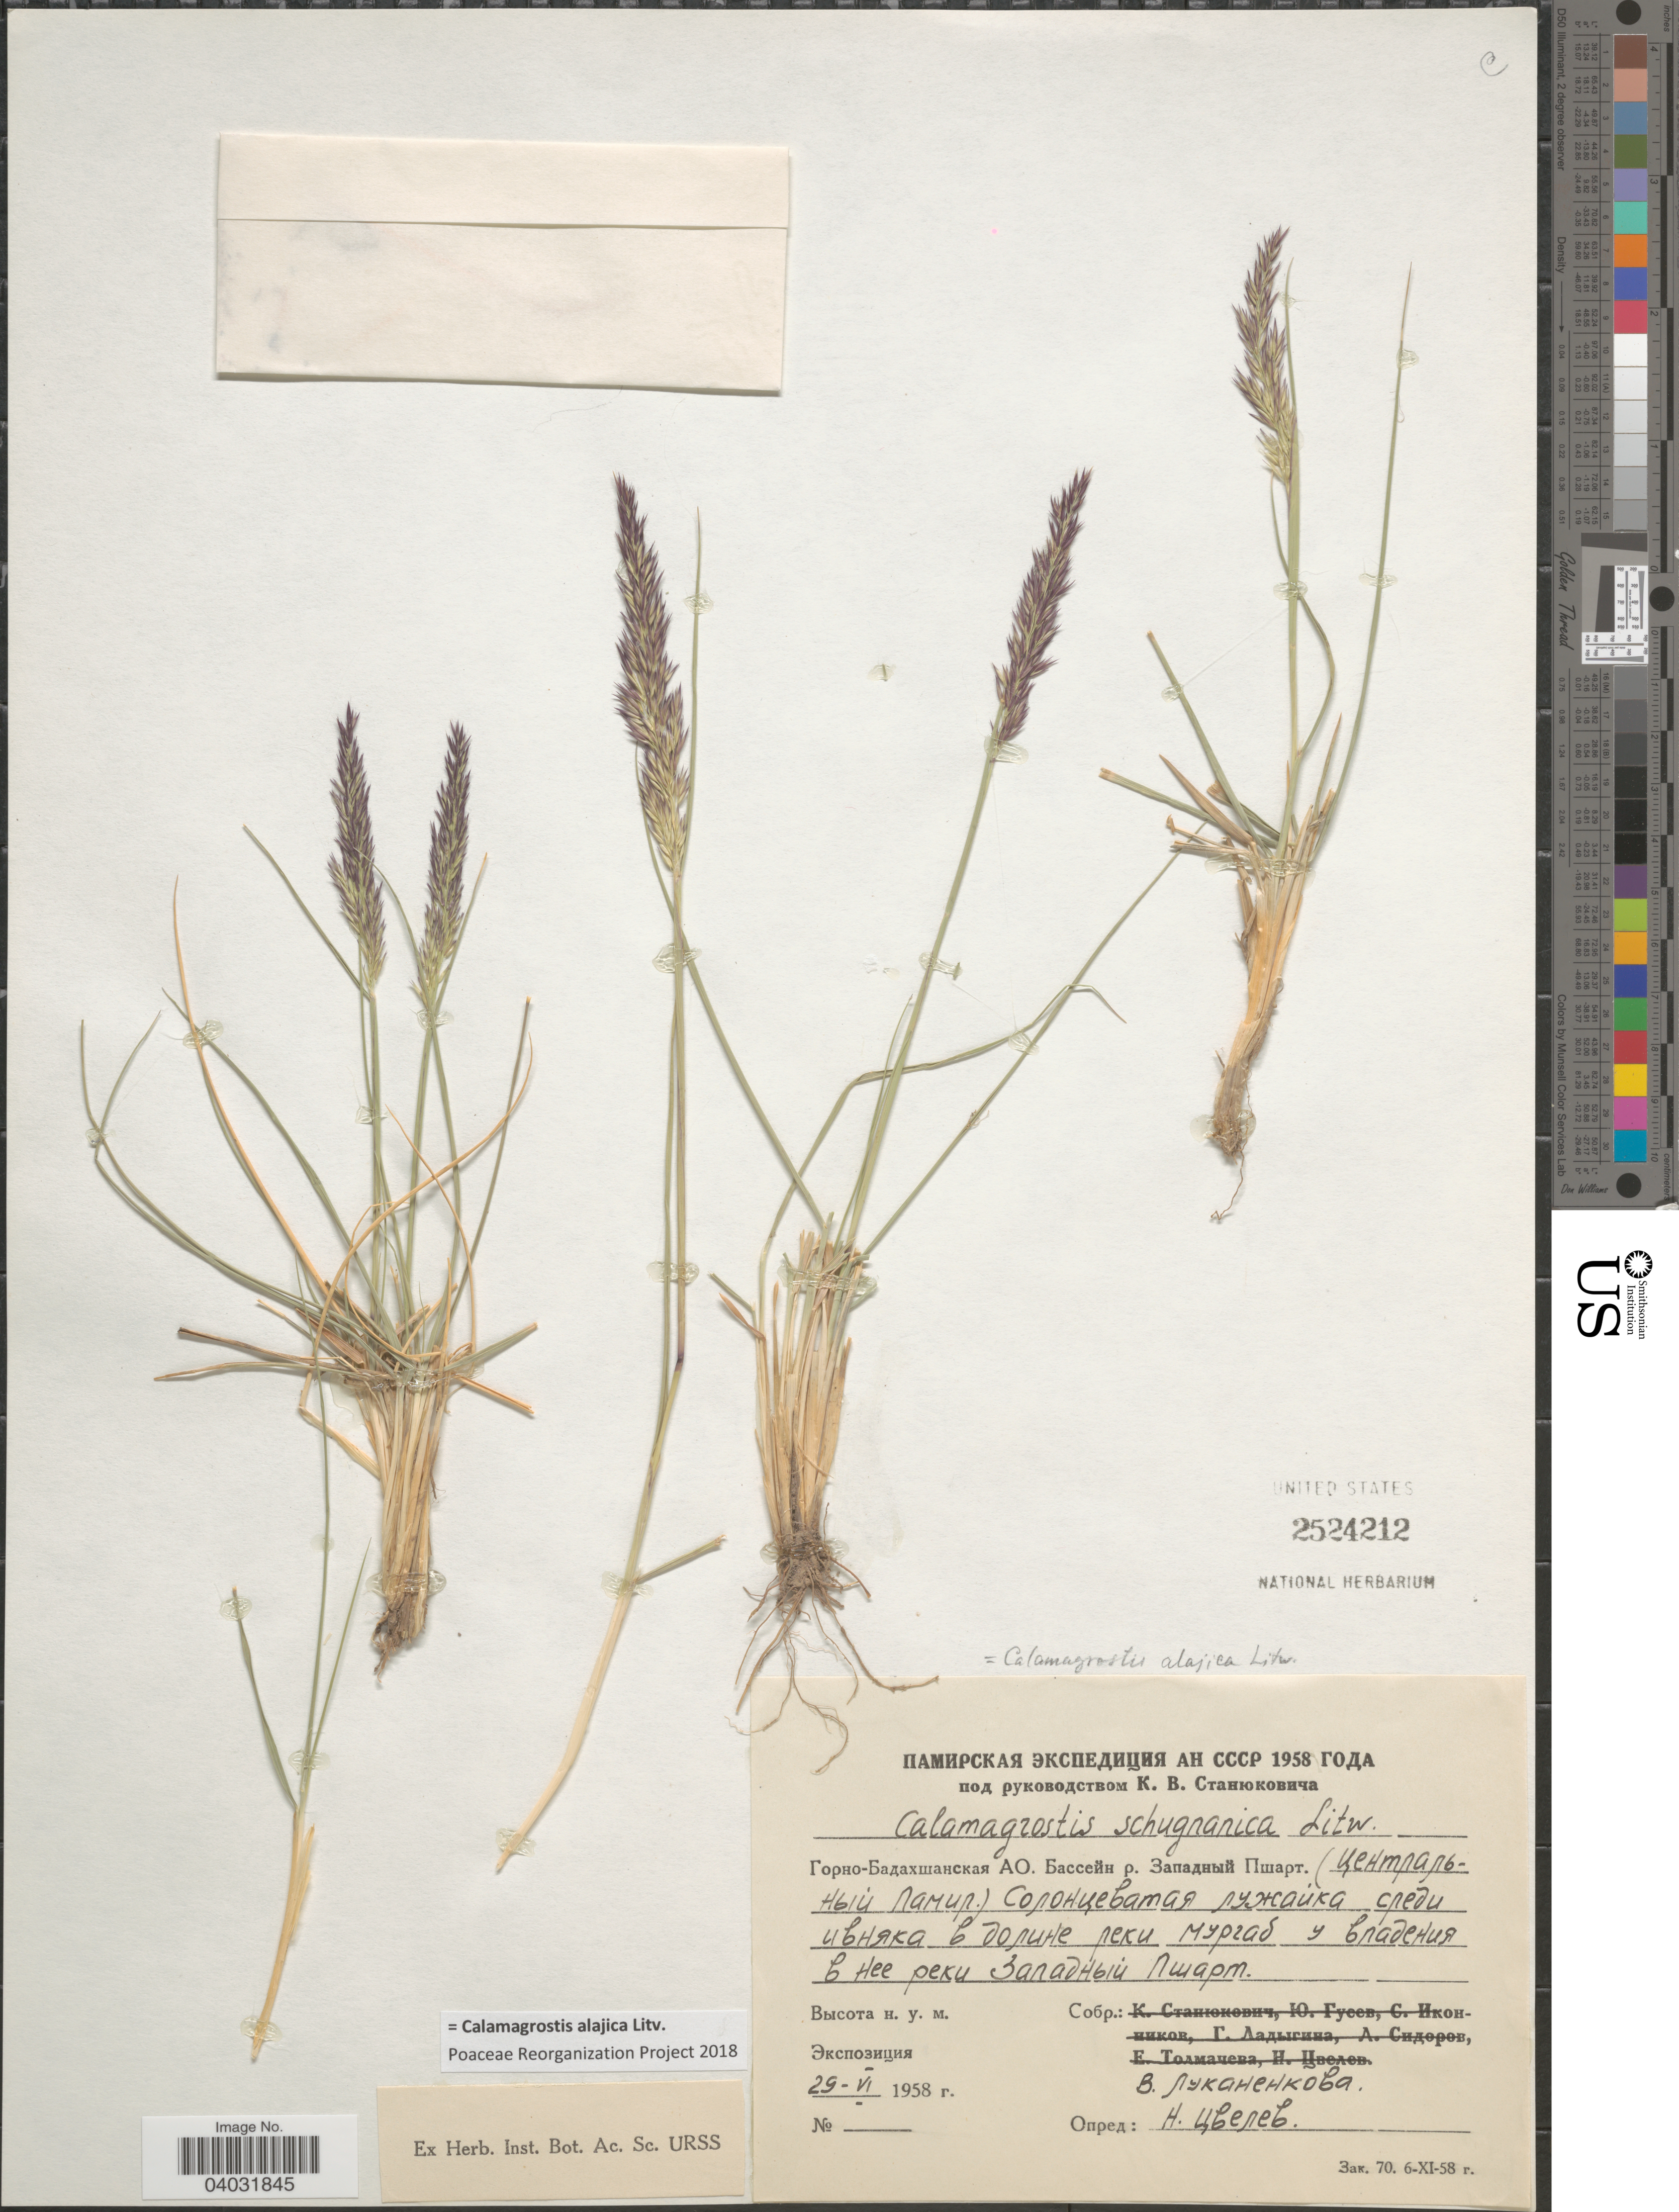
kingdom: Plantae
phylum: Tracheophyta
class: Liliopsida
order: Poales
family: Poaceae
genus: Calamagrostis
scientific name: Calamagrostis alajica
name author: Litv.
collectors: V. Lukanenkova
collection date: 1958-06-29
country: Tajikistan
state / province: Gorno-Badakhstan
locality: In valley of river Murgab near it confluence with river Psharti Gharbí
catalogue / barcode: US 2524212